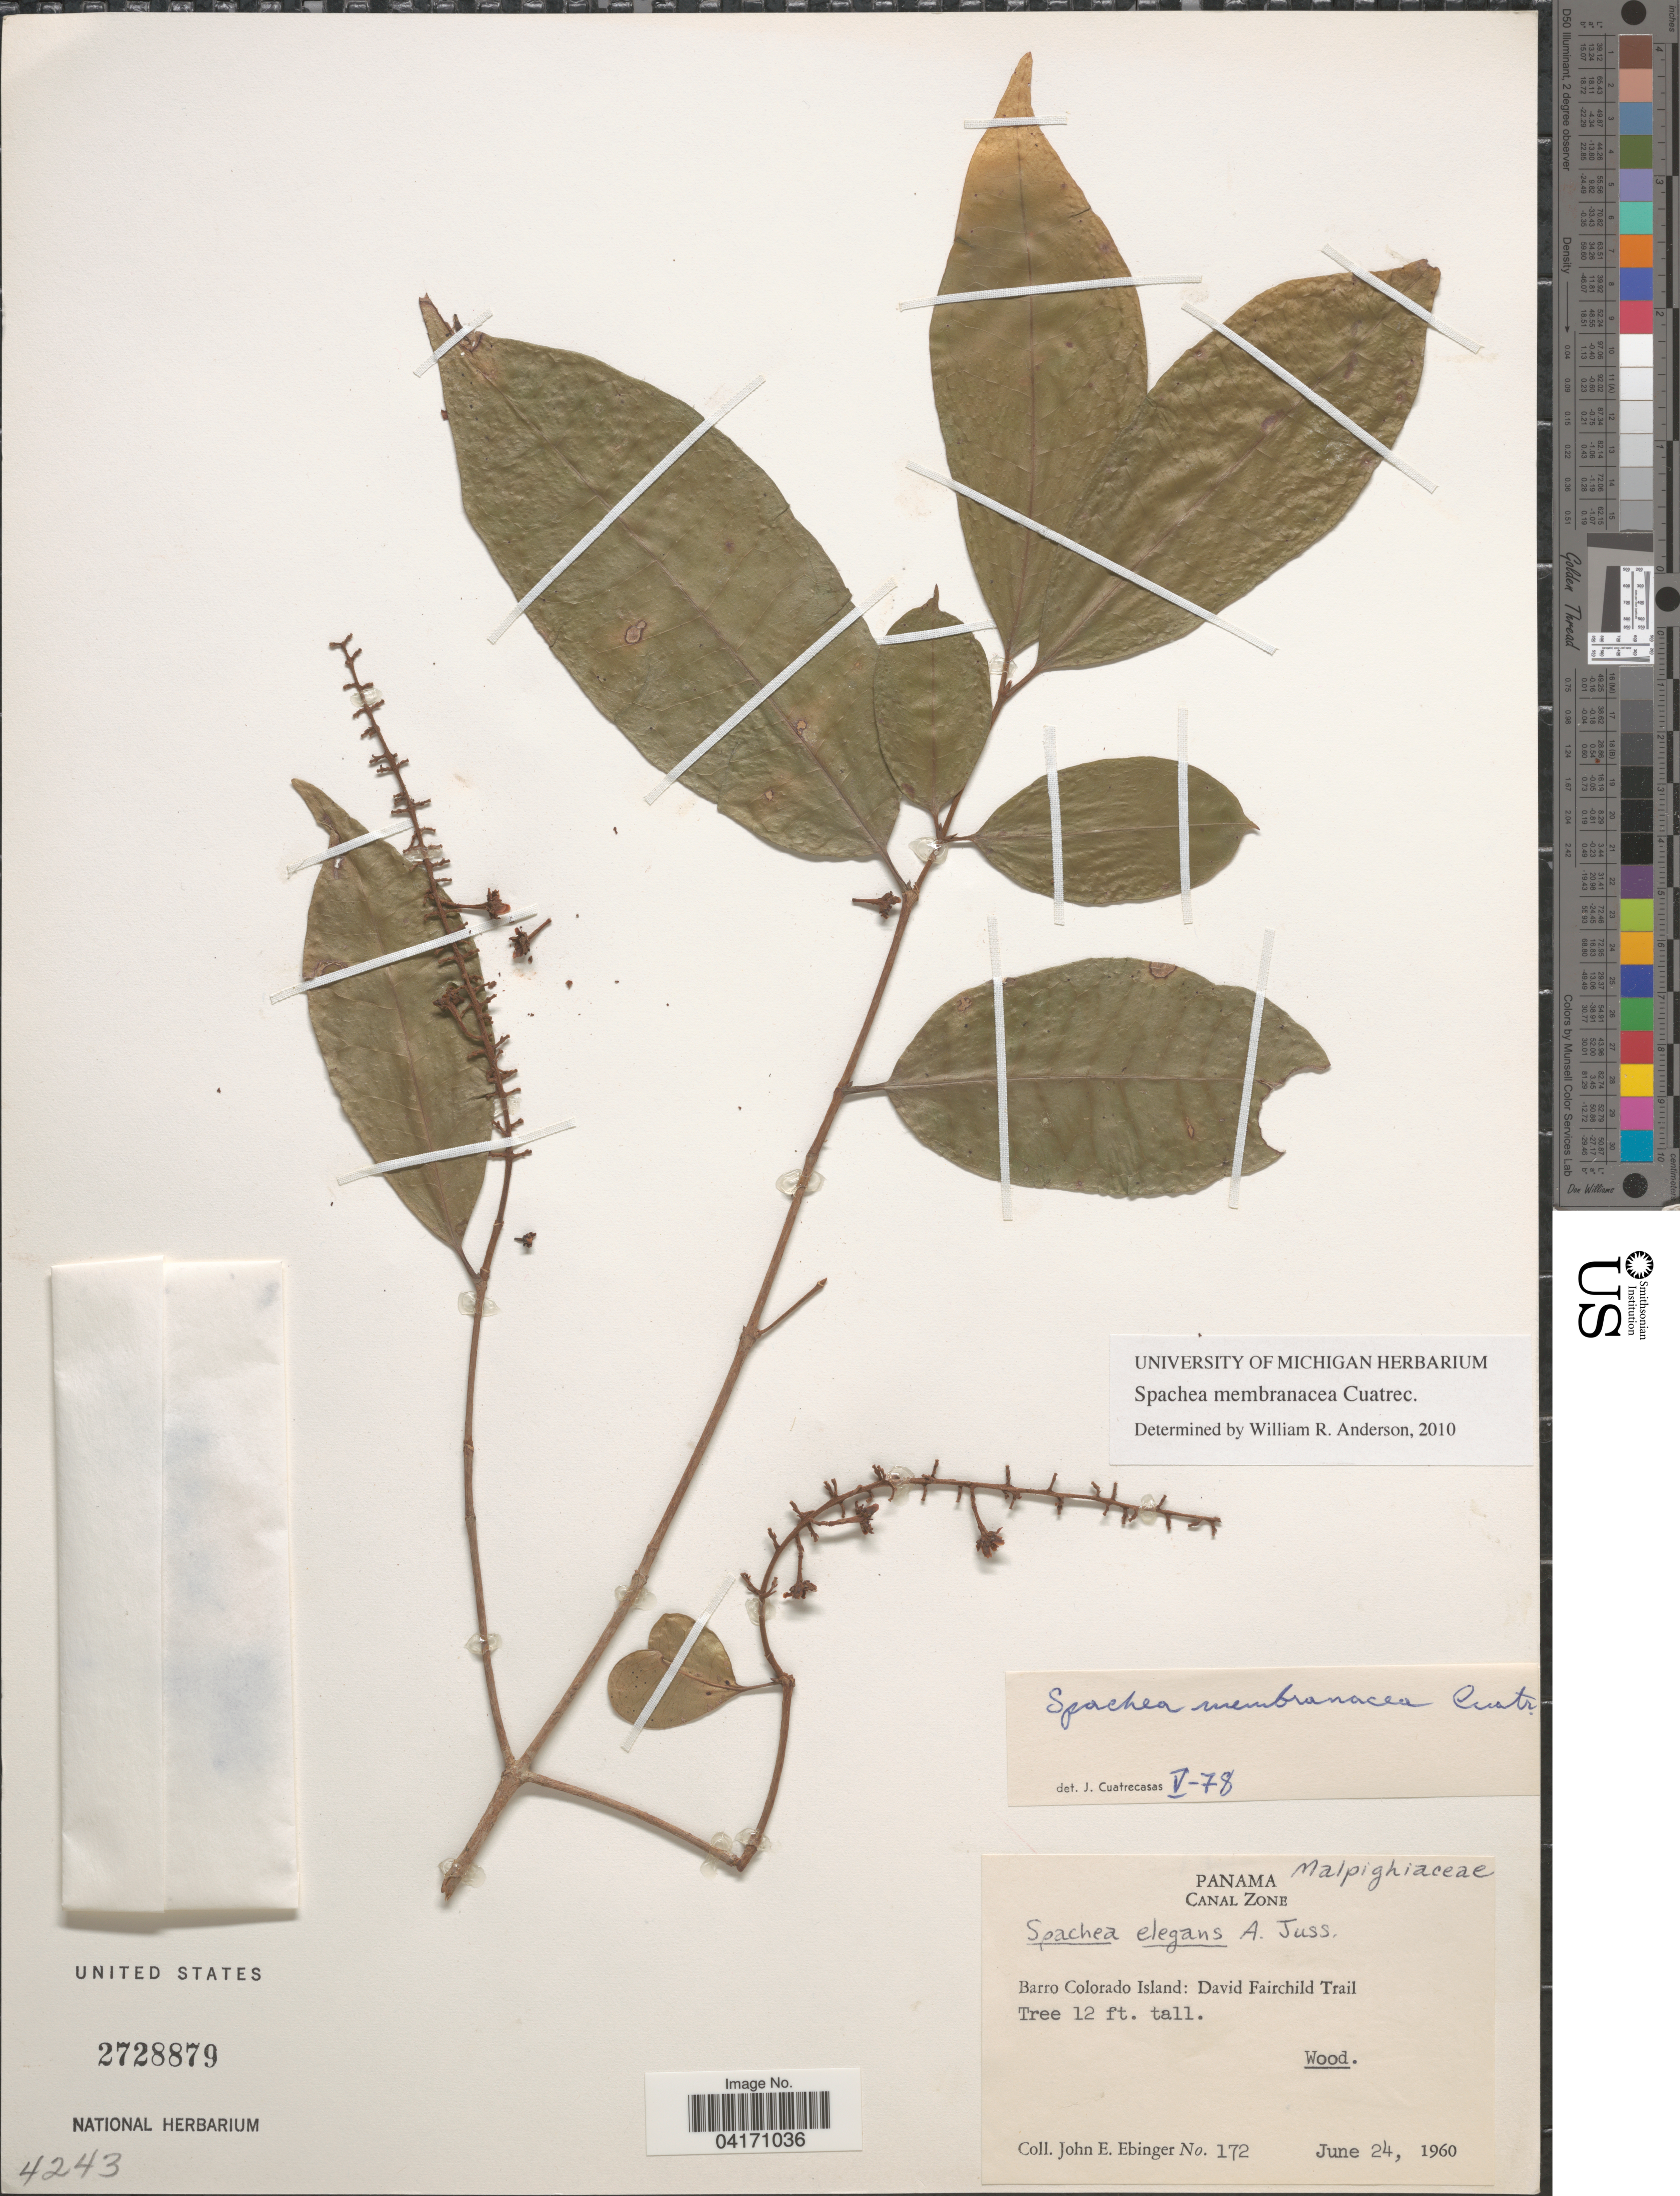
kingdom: Plantae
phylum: Tracheophyta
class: Magnoliopsida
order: Malpighiales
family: Malpighiaceae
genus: Spachea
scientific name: Spachea membranacea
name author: Cuatrec.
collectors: J. Ebinger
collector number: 172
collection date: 1960-06-24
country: Panama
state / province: Colón / Panamá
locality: Canal Zone. Barro Colorado Island: David Fairchild Trail.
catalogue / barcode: US 2728879